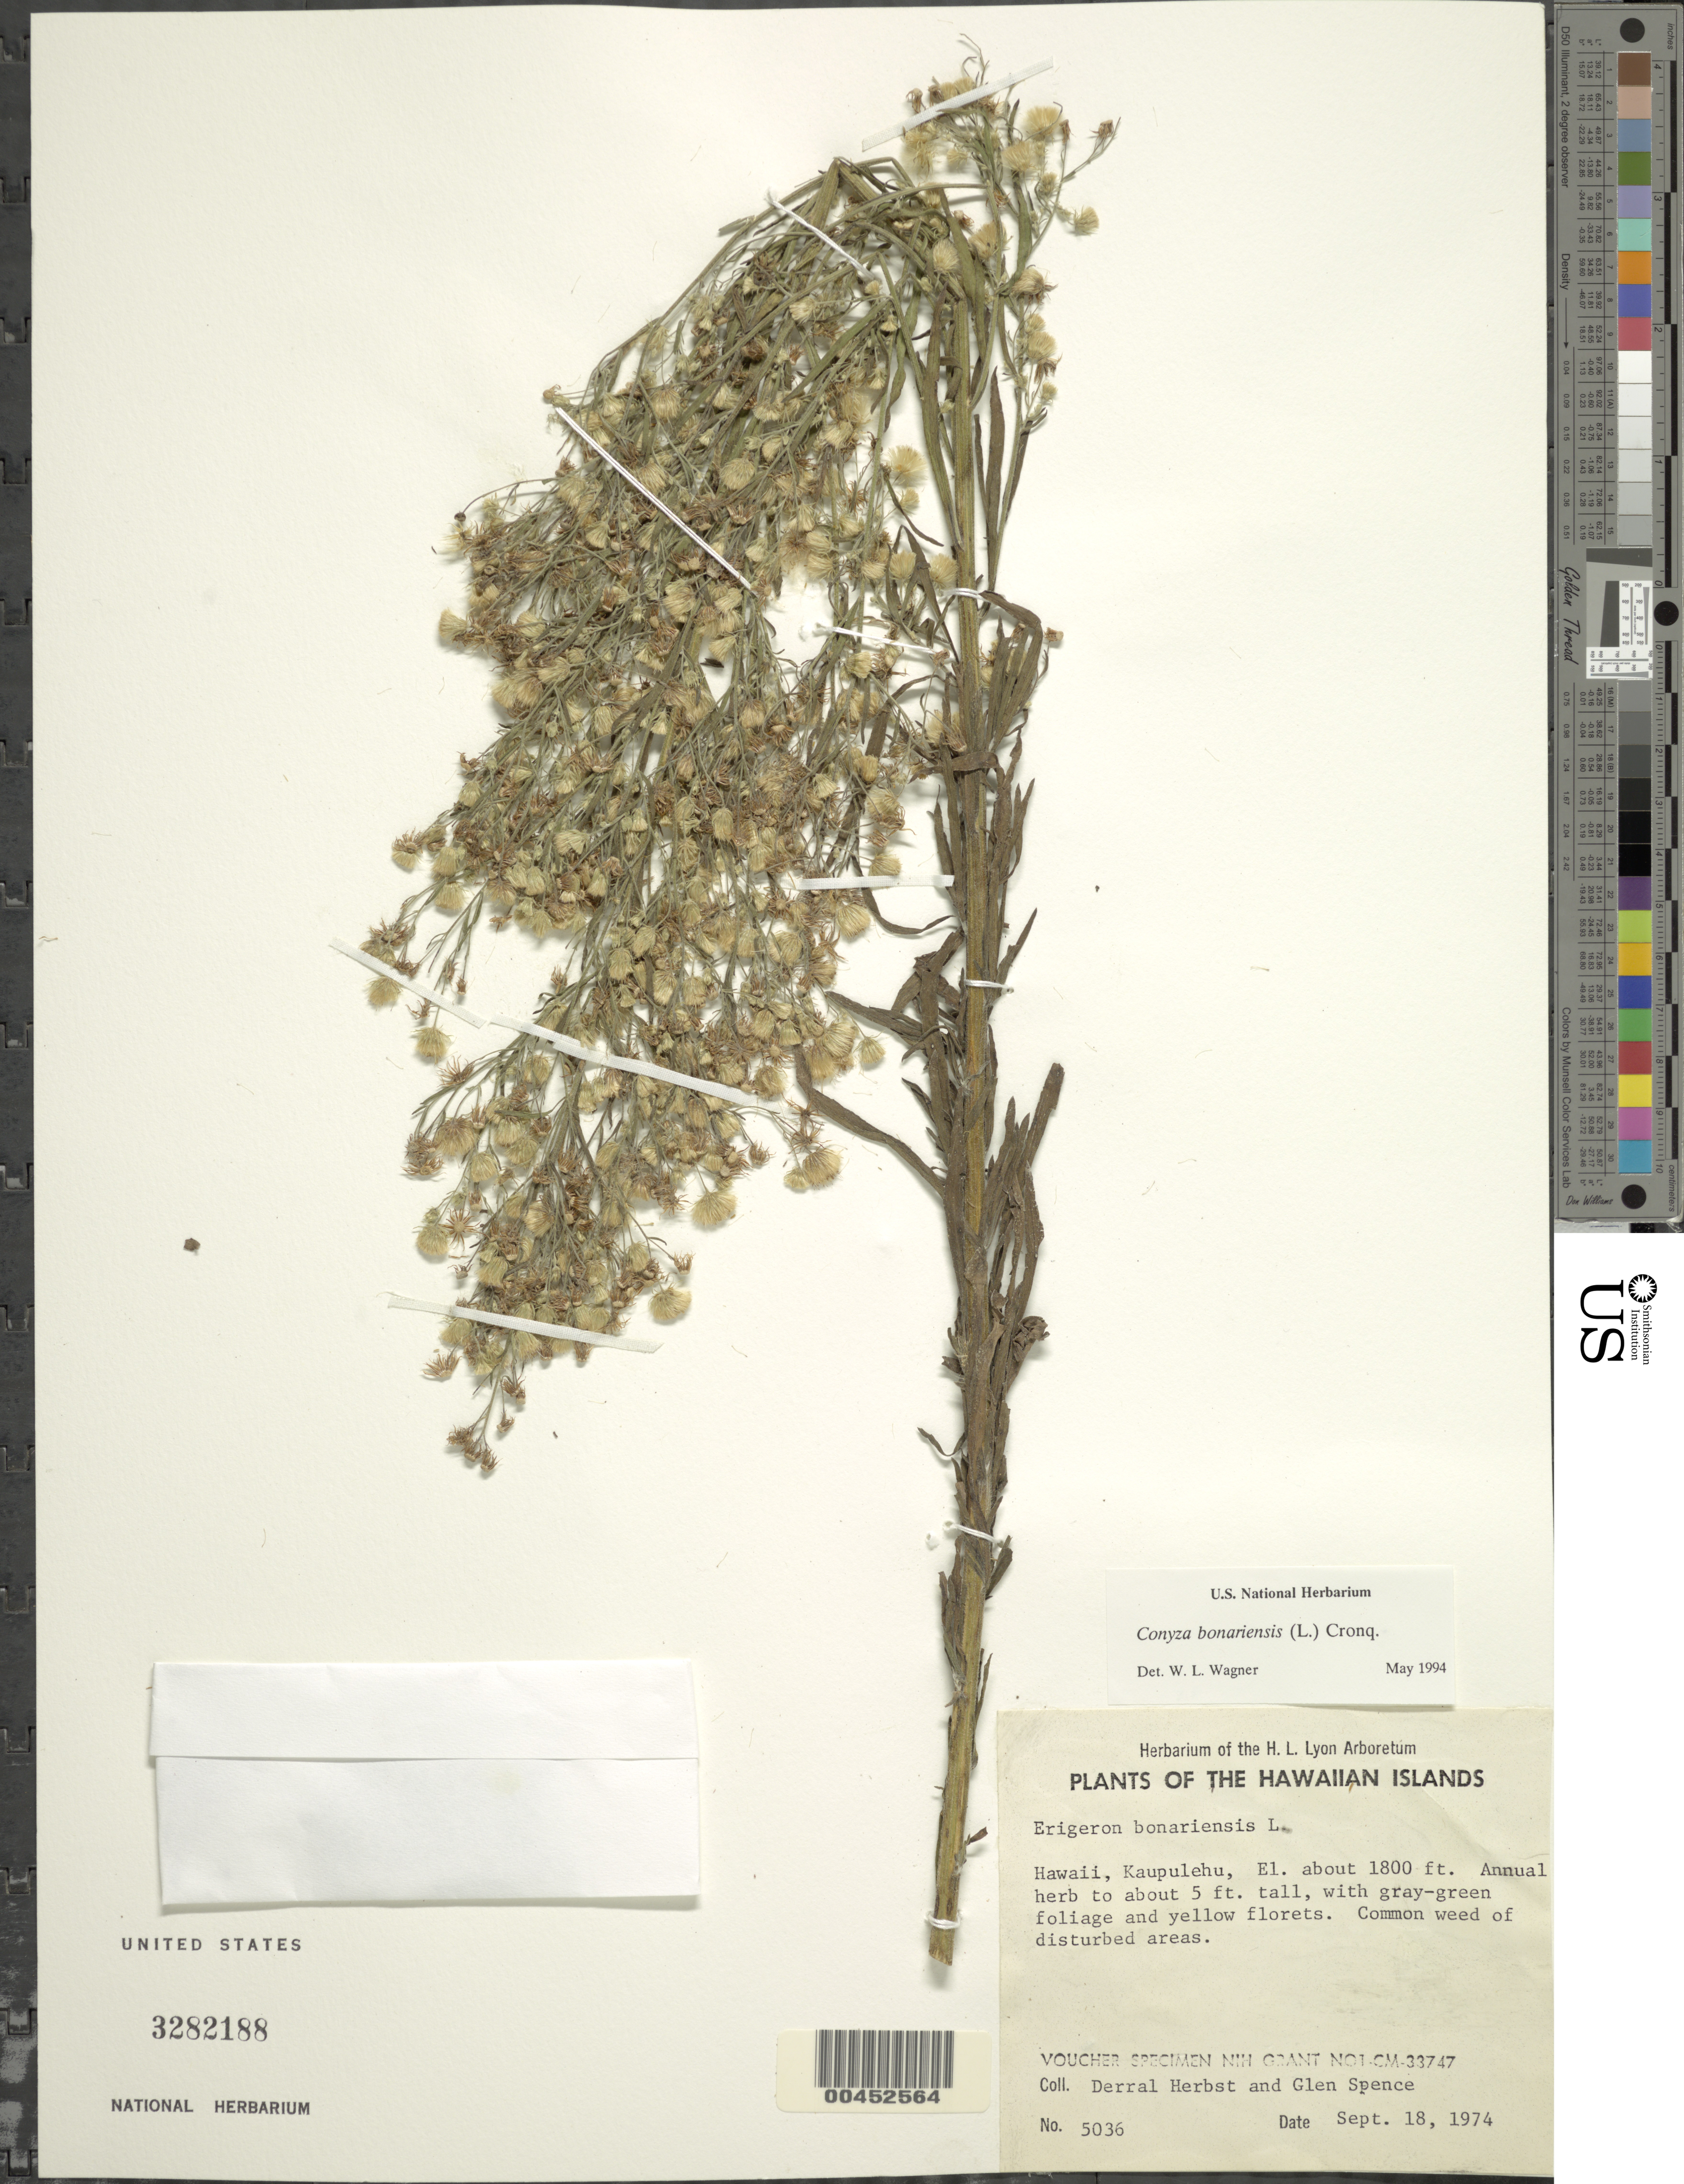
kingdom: Plantae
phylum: Tracheophyta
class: Magnoliopsida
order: Asterales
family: Asteraceae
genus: Erigeron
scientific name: Erigeron bonariensis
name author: L.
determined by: Wagner, W. L., (BOT), Smithsonian Institution - National Museum of Natural History (UNITED STATES)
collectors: D. R. Herbst & G. Spence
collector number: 5036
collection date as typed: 18 Sep 1974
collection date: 1974-09-18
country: United States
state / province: Hawaii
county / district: Hawaii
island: Hawaii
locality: Kaupulehu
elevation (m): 549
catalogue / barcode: US 3282188